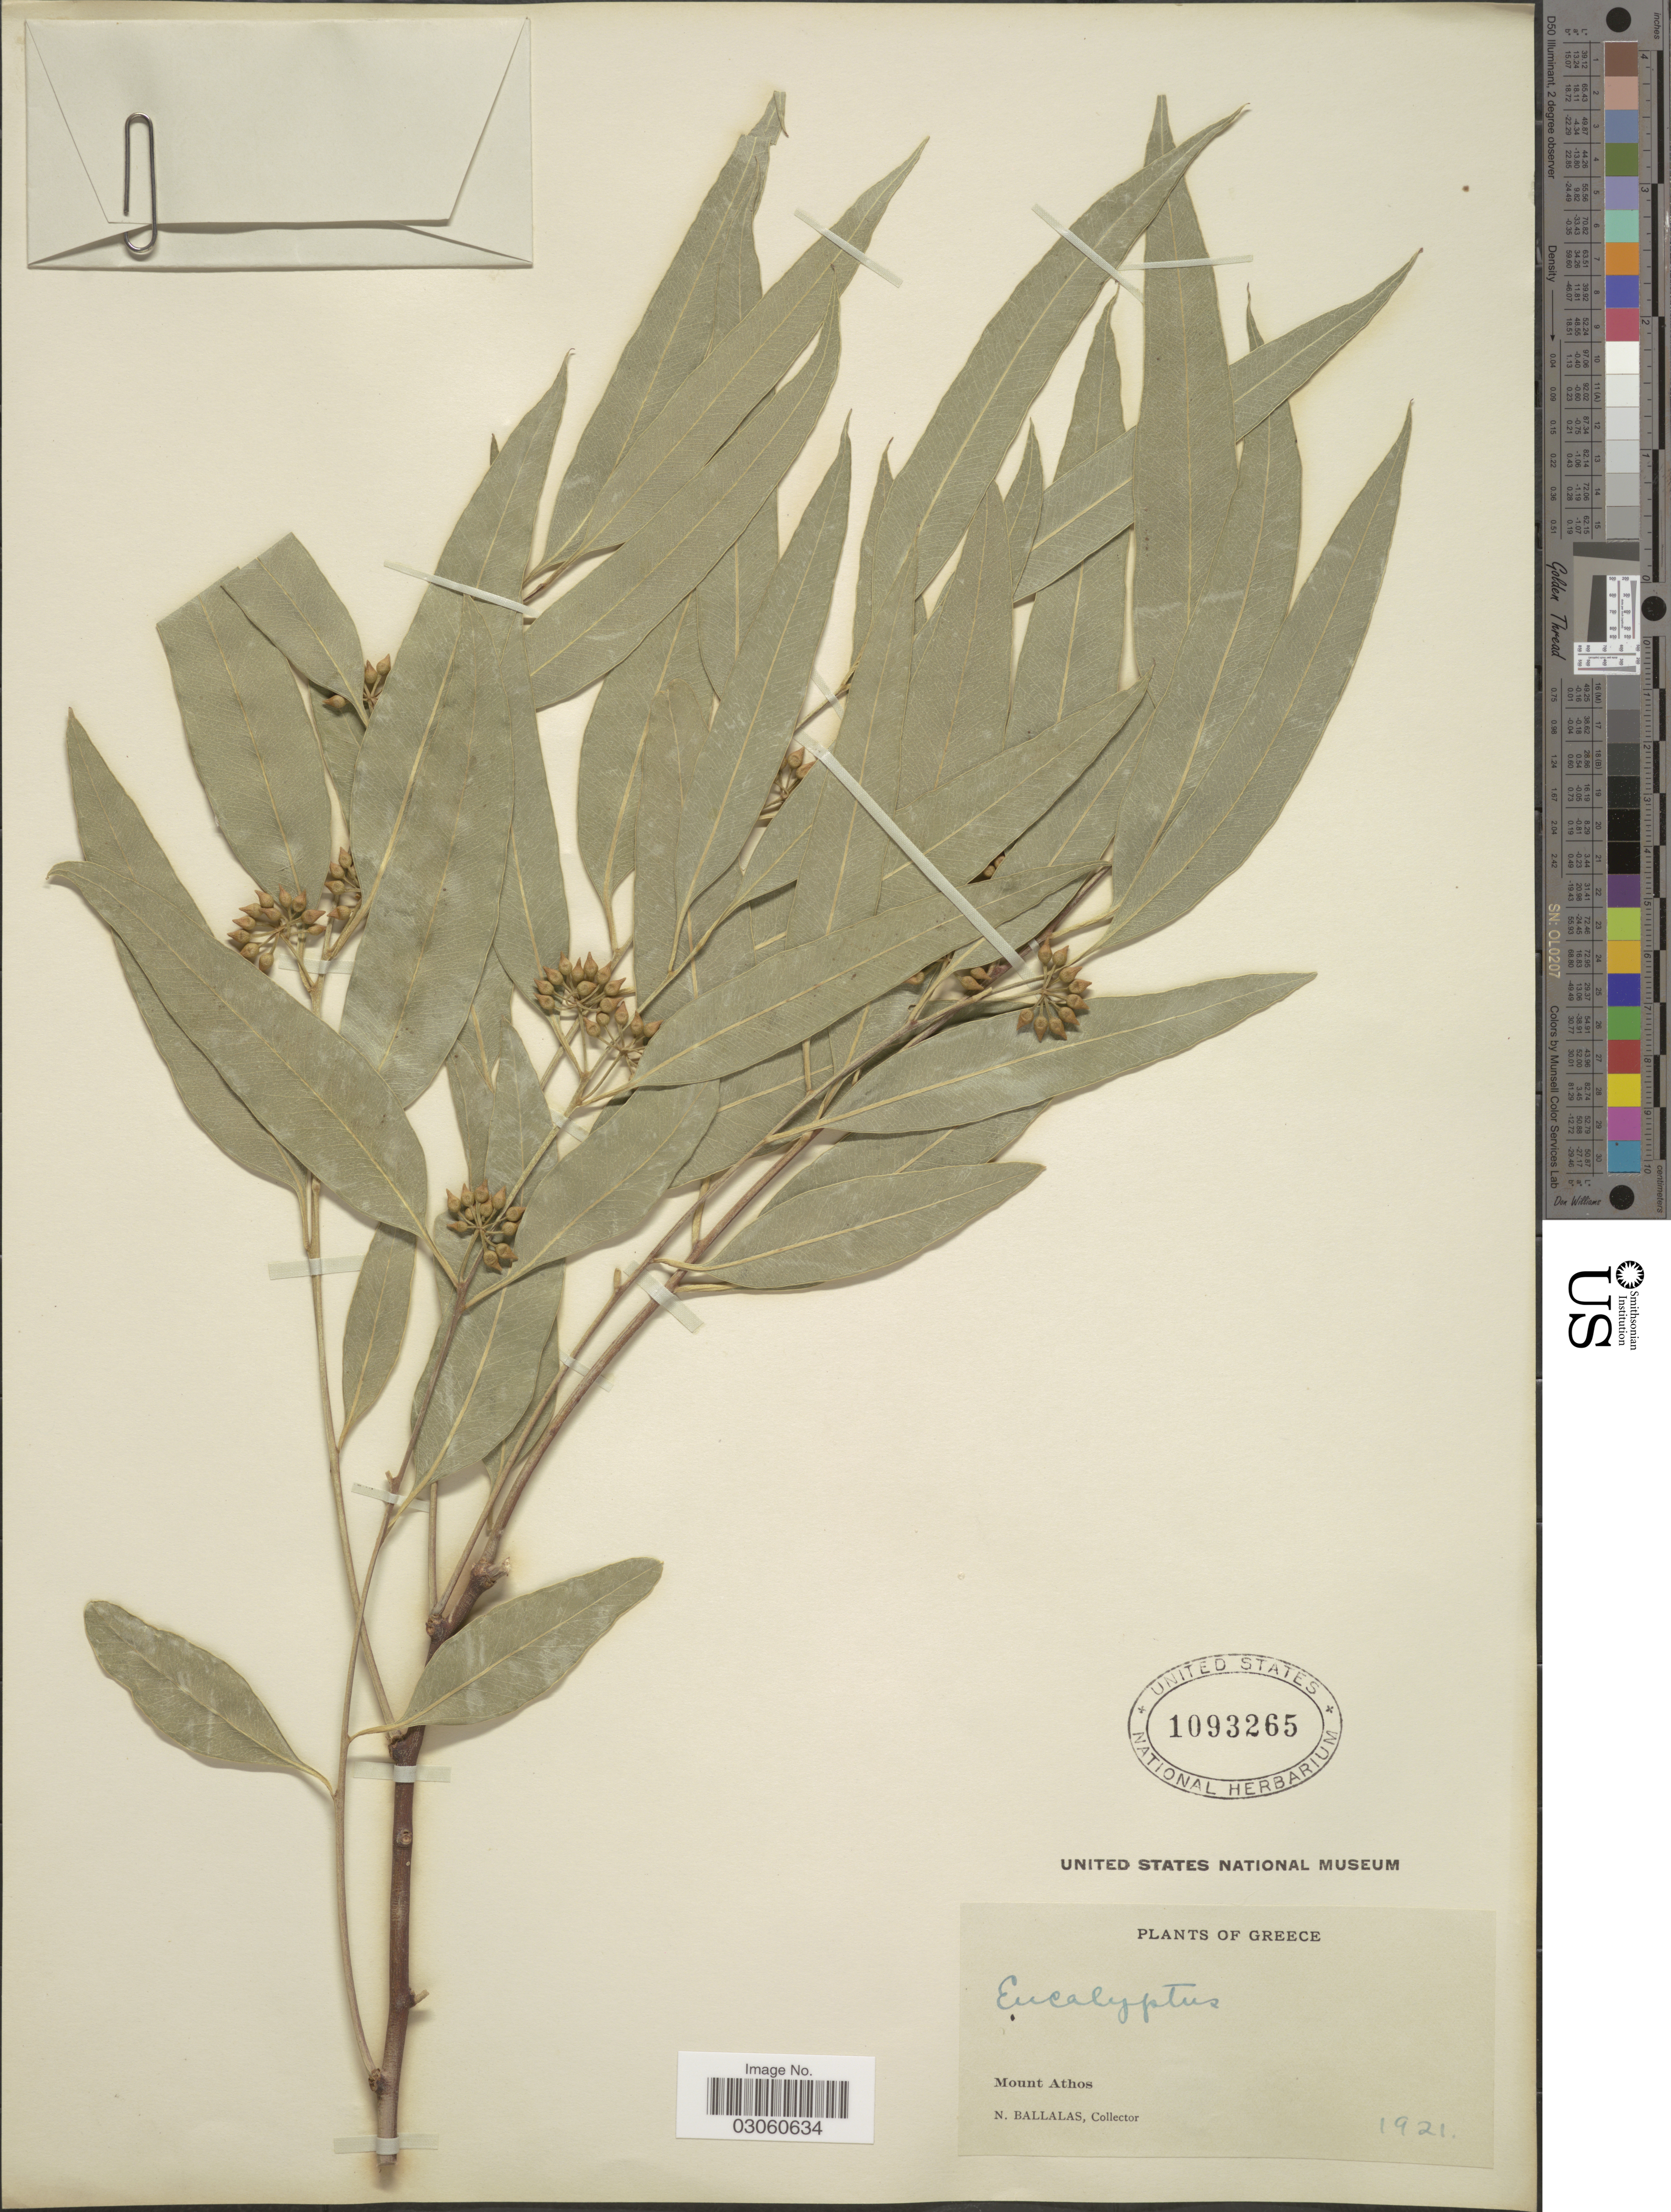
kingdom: Plantae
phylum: Tracheophyta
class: Magnoliopsida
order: Myrtales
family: Myrtaceae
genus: Eucalyptus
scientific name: Eucalyptus sp.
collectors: N. Ballalas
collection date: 1921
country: Greece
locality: Mount Athos.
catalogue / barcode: US 1093265